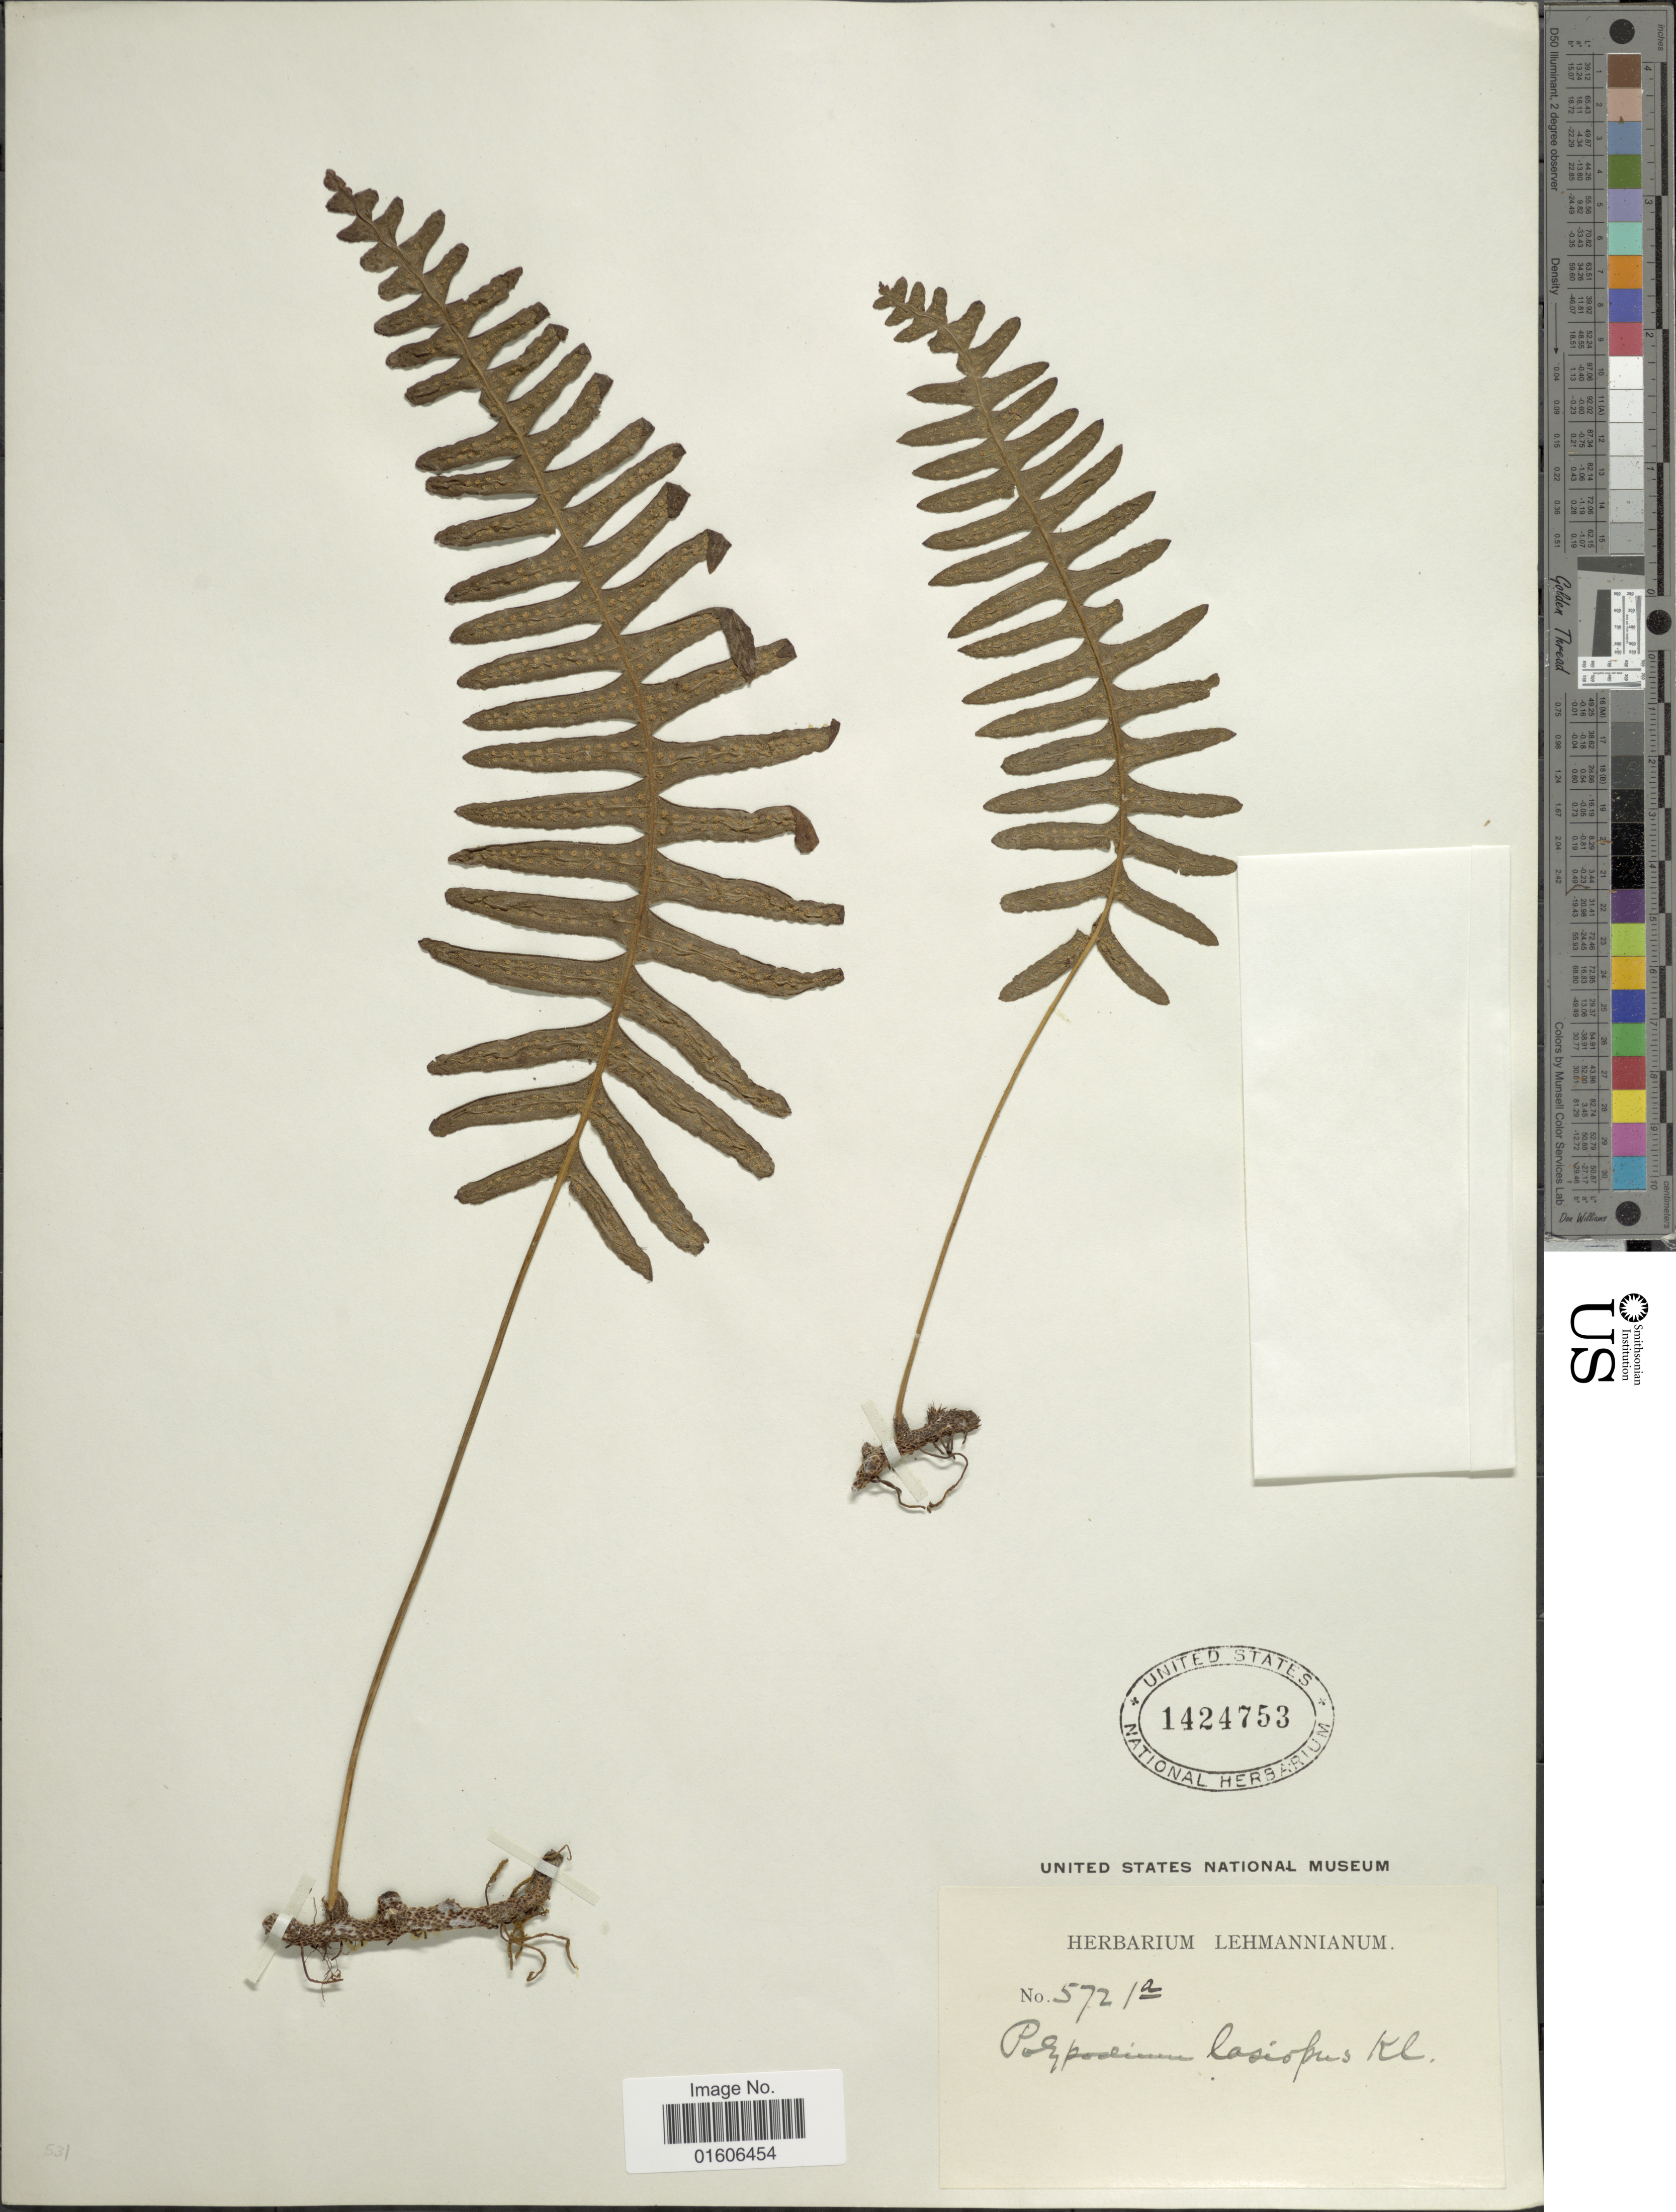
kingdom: Plantae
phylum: Tracheophyta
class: Polypodiopsida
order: Polypodiales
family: Polypodiaceae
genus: Serpocaulon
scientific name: Serpocaulon lasiopus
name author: (Klotzsch) A.R. Sm.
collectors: ex herb. Lehmannianum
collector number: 5721a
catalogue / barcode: US 1424753